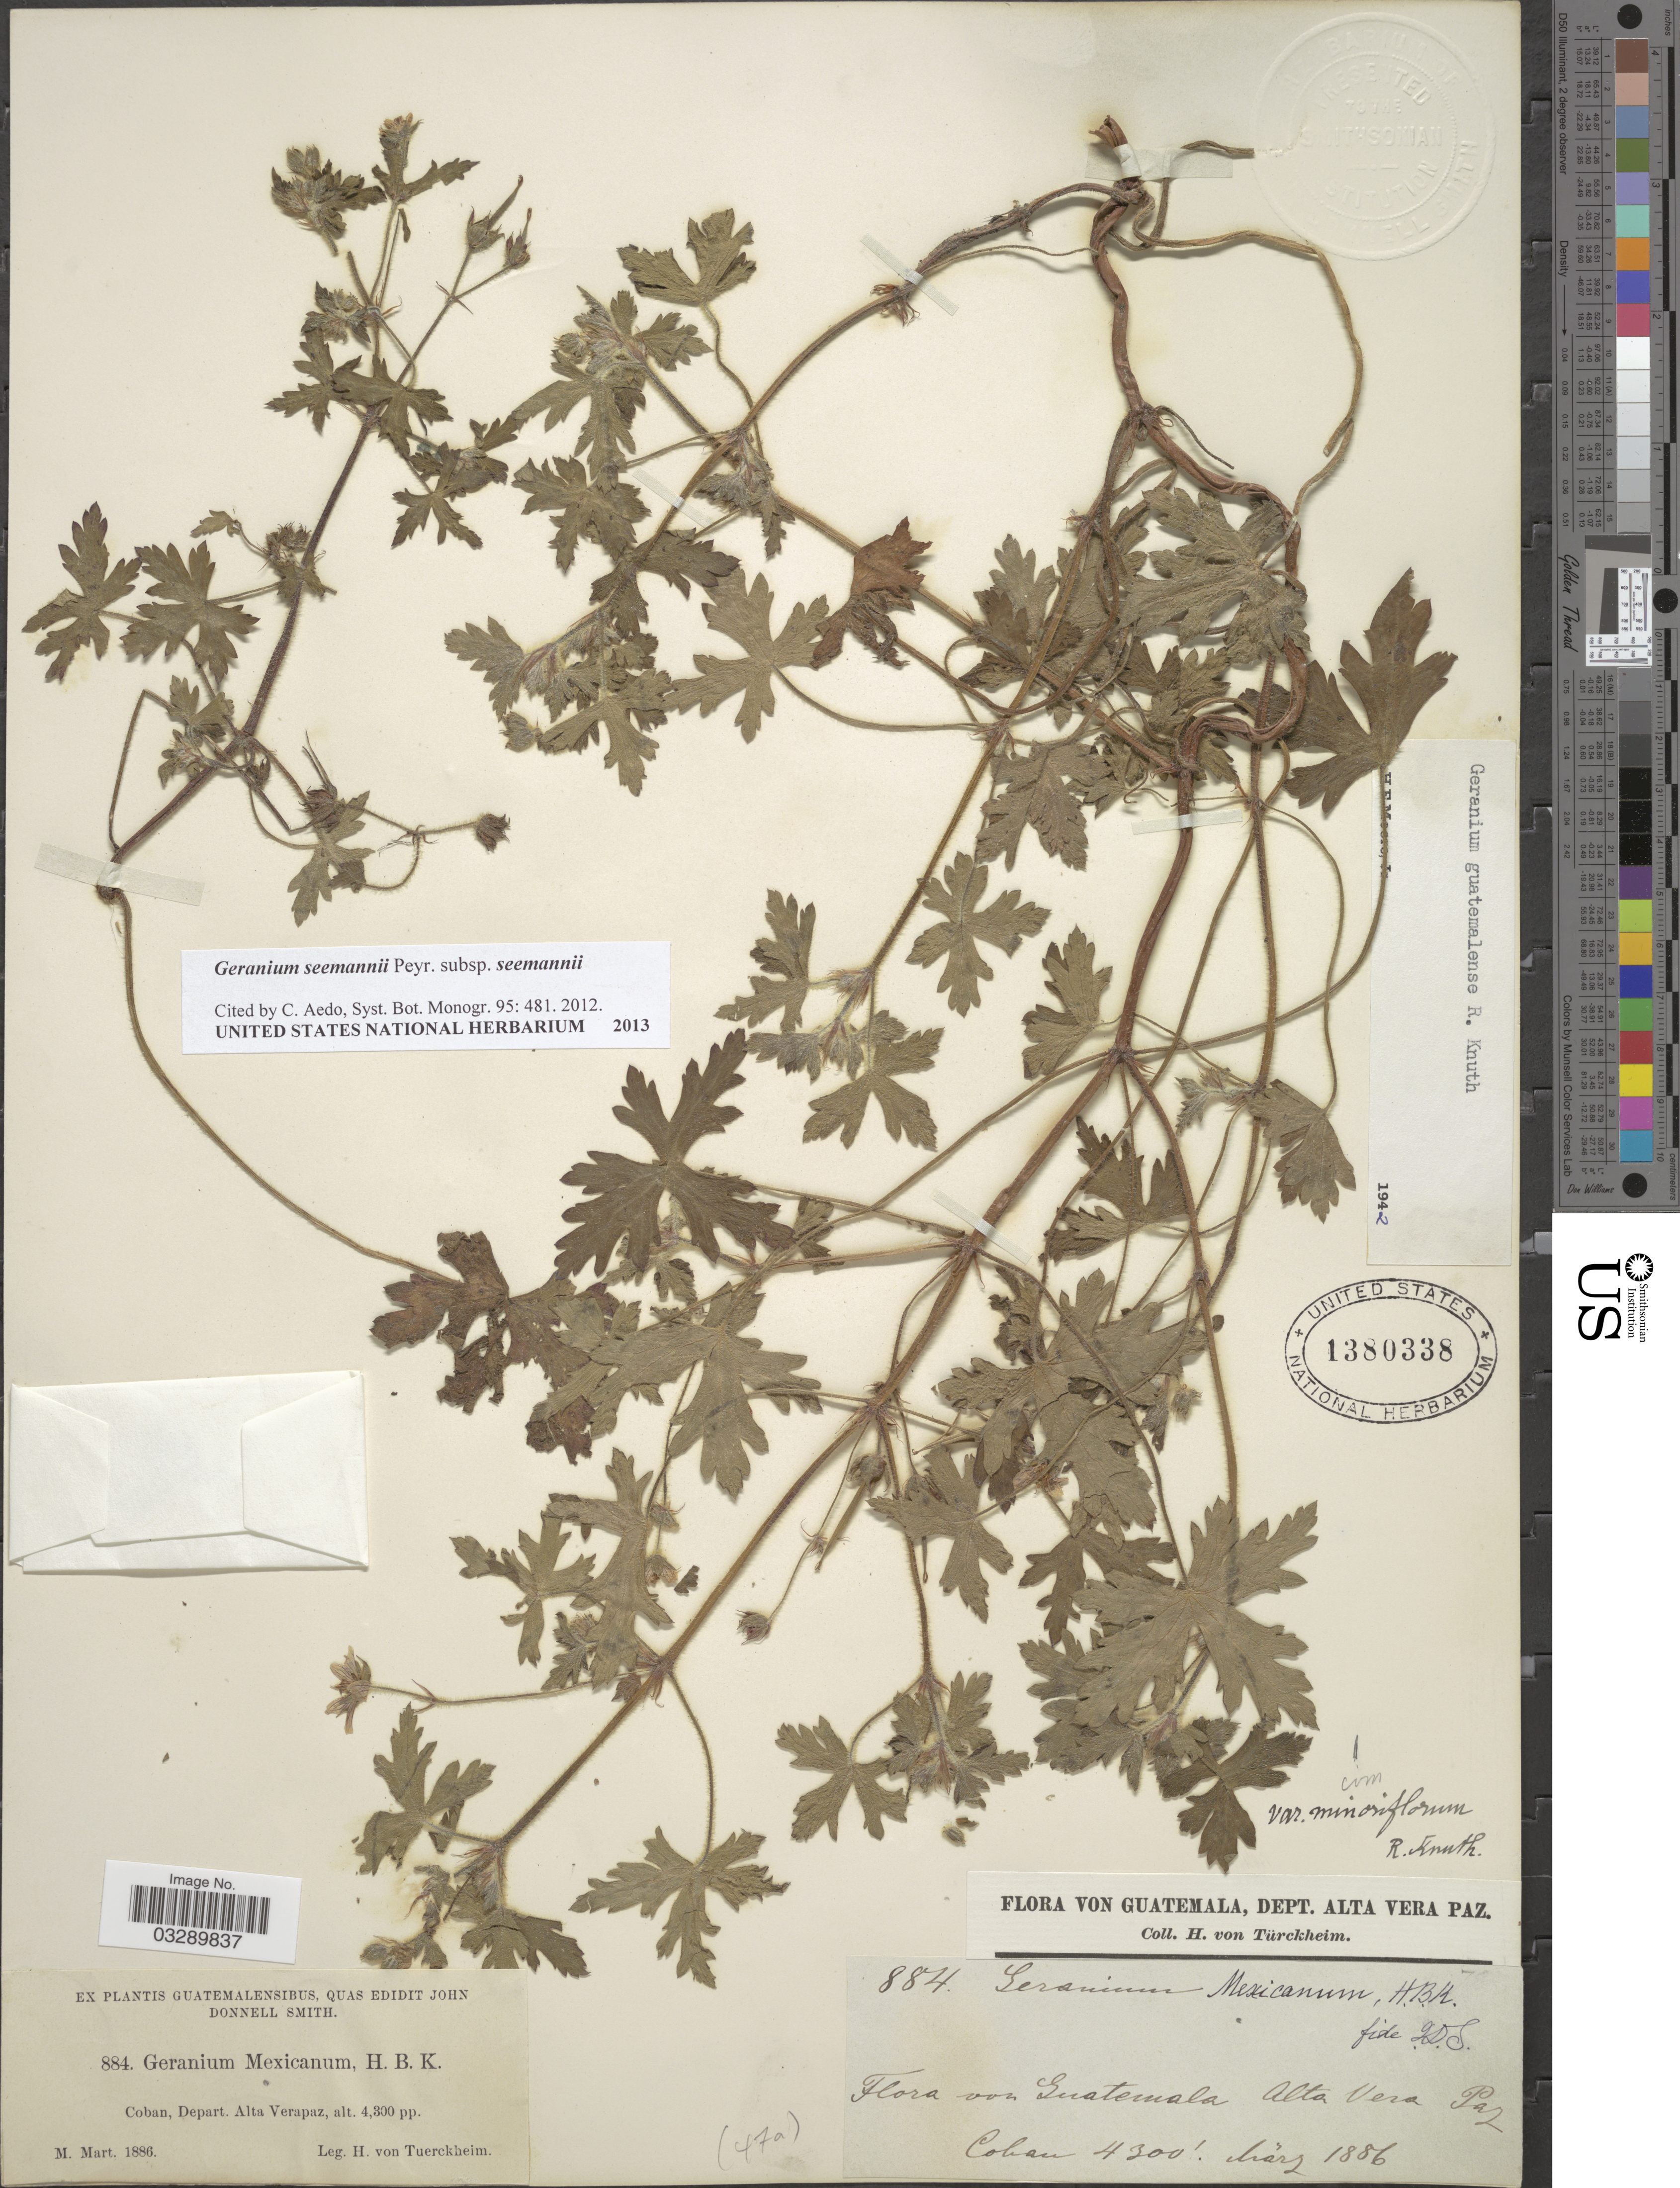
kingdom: Plantae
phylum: Tracheophyta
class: Magnoliopsida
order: Geraniales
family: Geraniaceae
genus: Geranium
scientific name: Geranium seemannii subsp. seemannii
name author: Peyr.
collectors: H. von Türckheim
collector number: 884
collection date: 1886-03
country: Guatemala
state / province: Alta Verapaz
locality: Coban.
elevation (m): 1311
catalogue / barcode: US 1380338